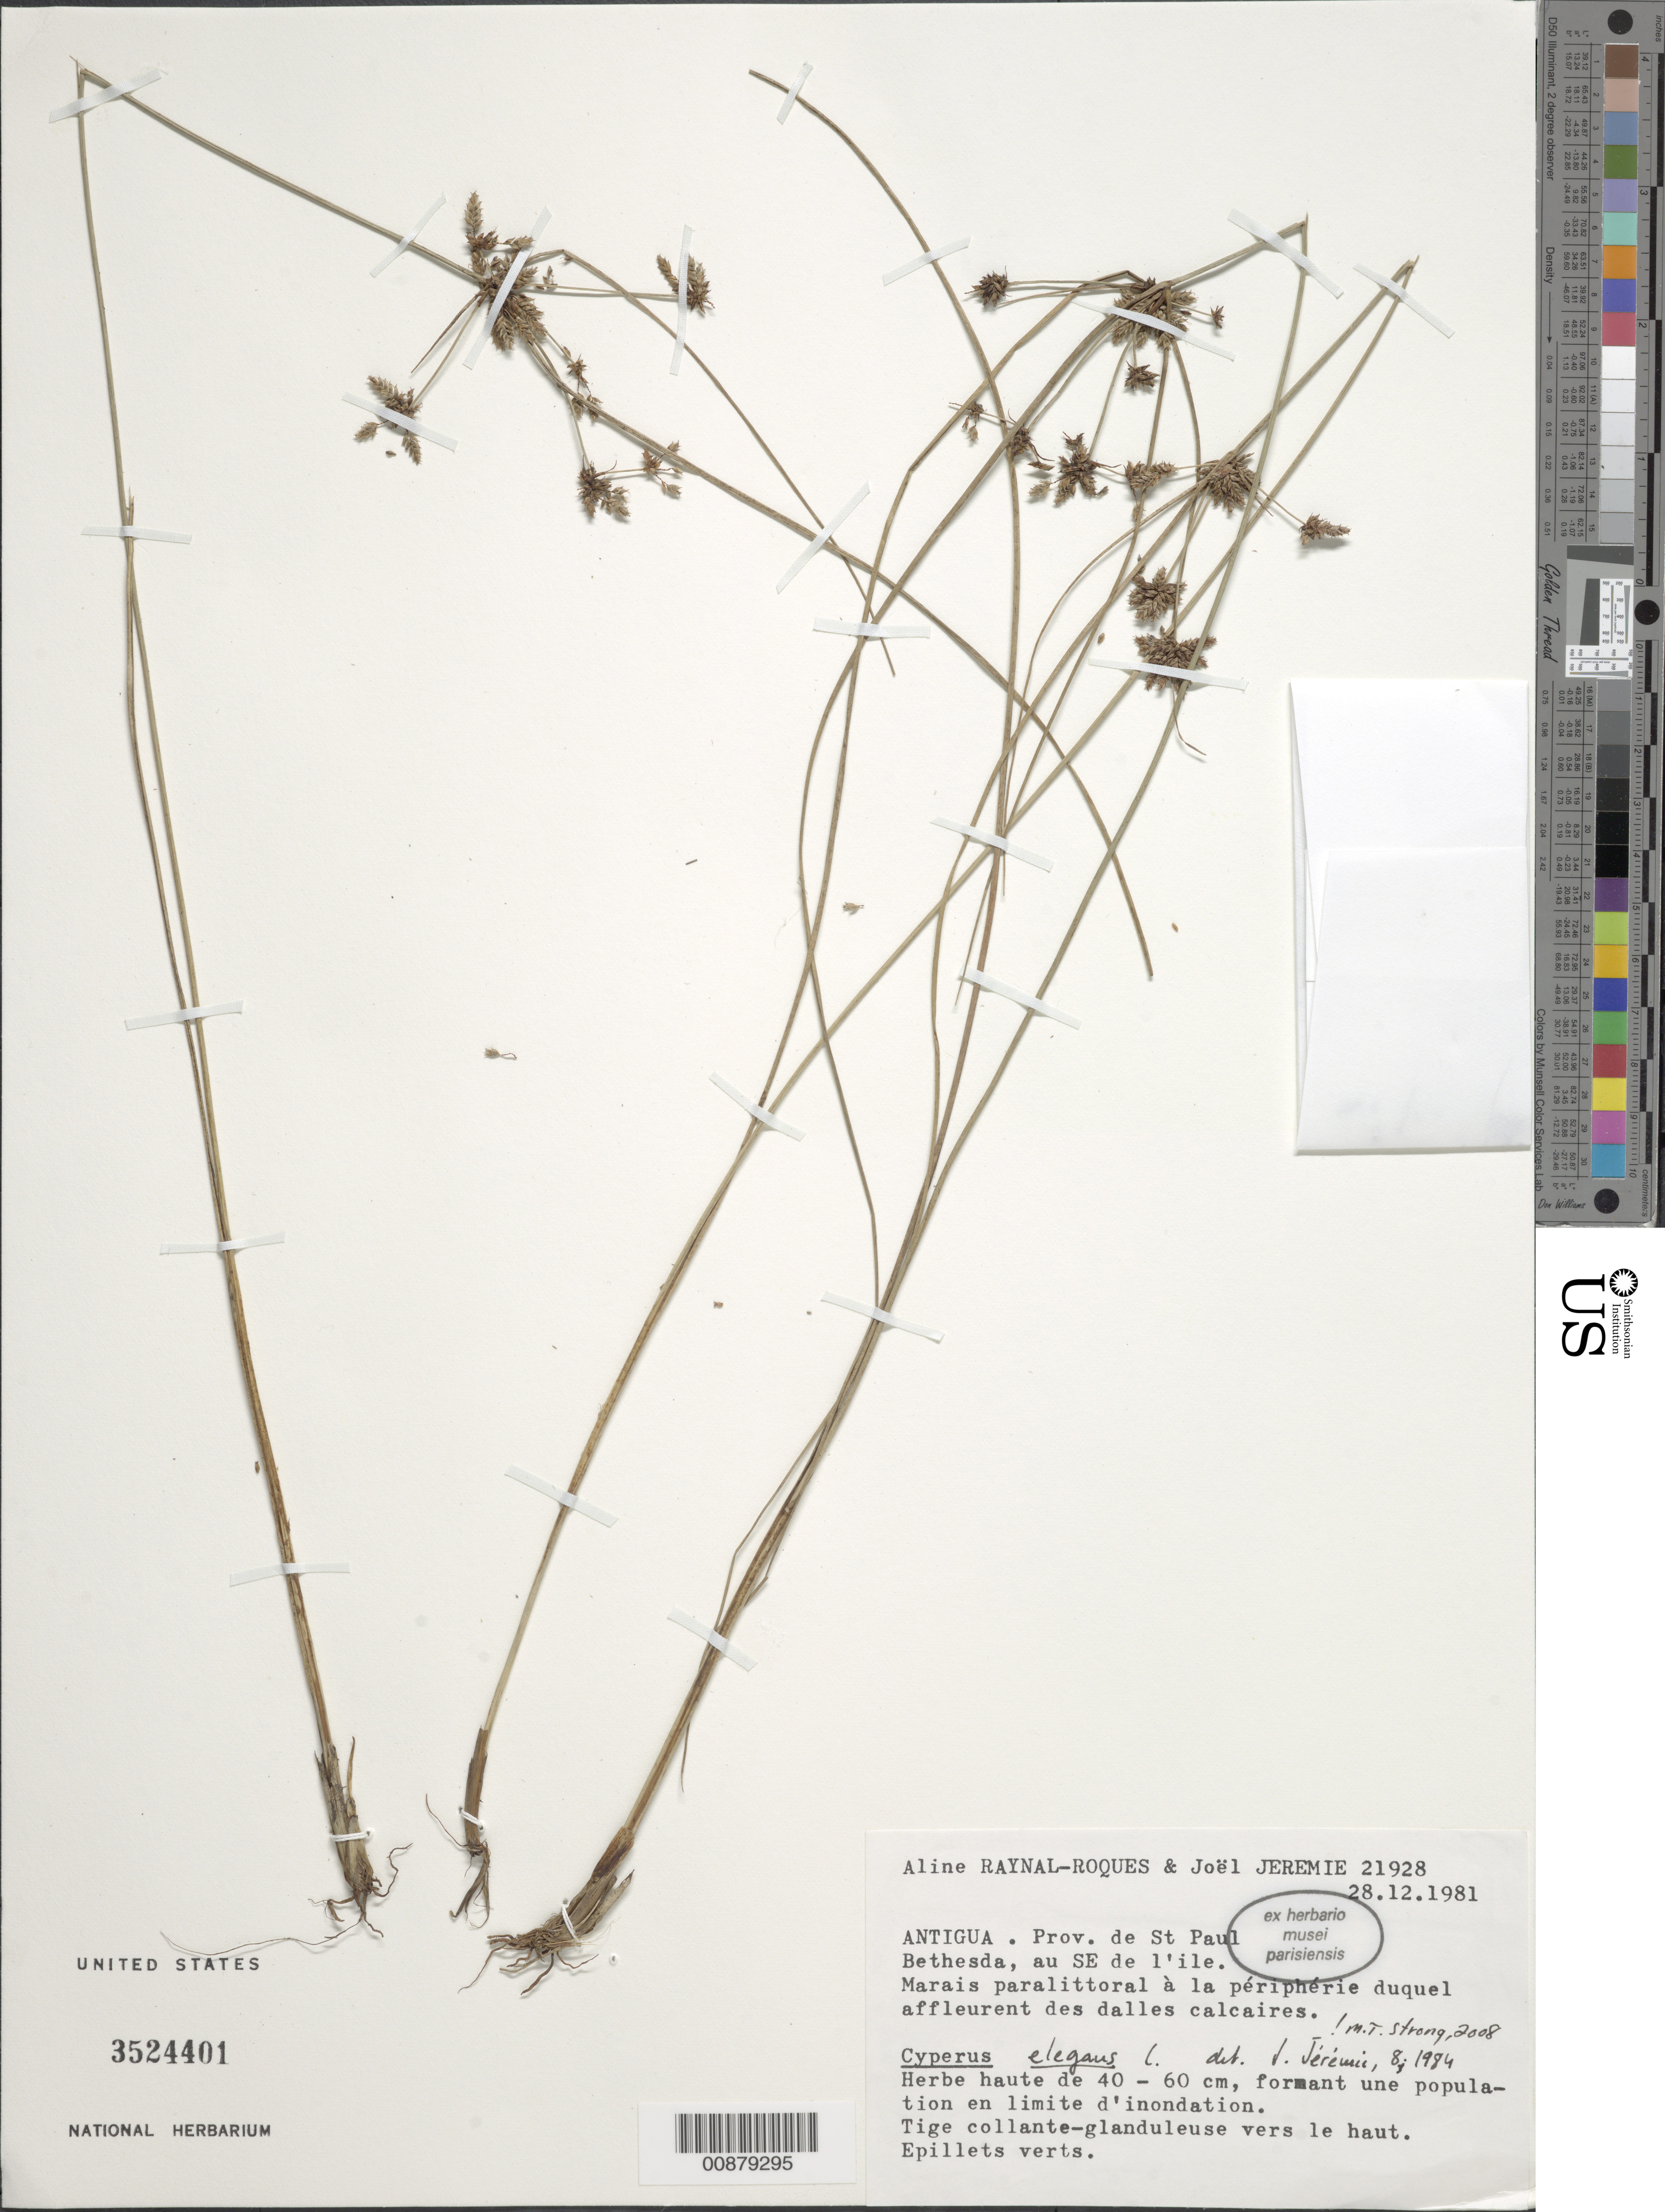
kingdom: Plantae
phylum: Tracheophyta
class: Liliopsida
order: Poales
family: Cyperaceae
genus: Cyperus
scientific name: Cyperus elegans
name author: L.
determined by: Strong, M. T., (US), Smithsonian Institution - National Museum of Natural History (UNITED STATES)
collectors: A. M. Raynal & J. Jérémie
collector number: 21928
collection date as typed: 28 Dec 1981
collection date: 1981-12-28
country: Antigua and Barbuda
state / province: Saint Paul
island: Antigua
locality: Bethesda, au SE de l'ile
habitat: Marais paralittoral à la périphérie duquel affleurent des dalles calcaires.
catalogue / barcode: US 3524401